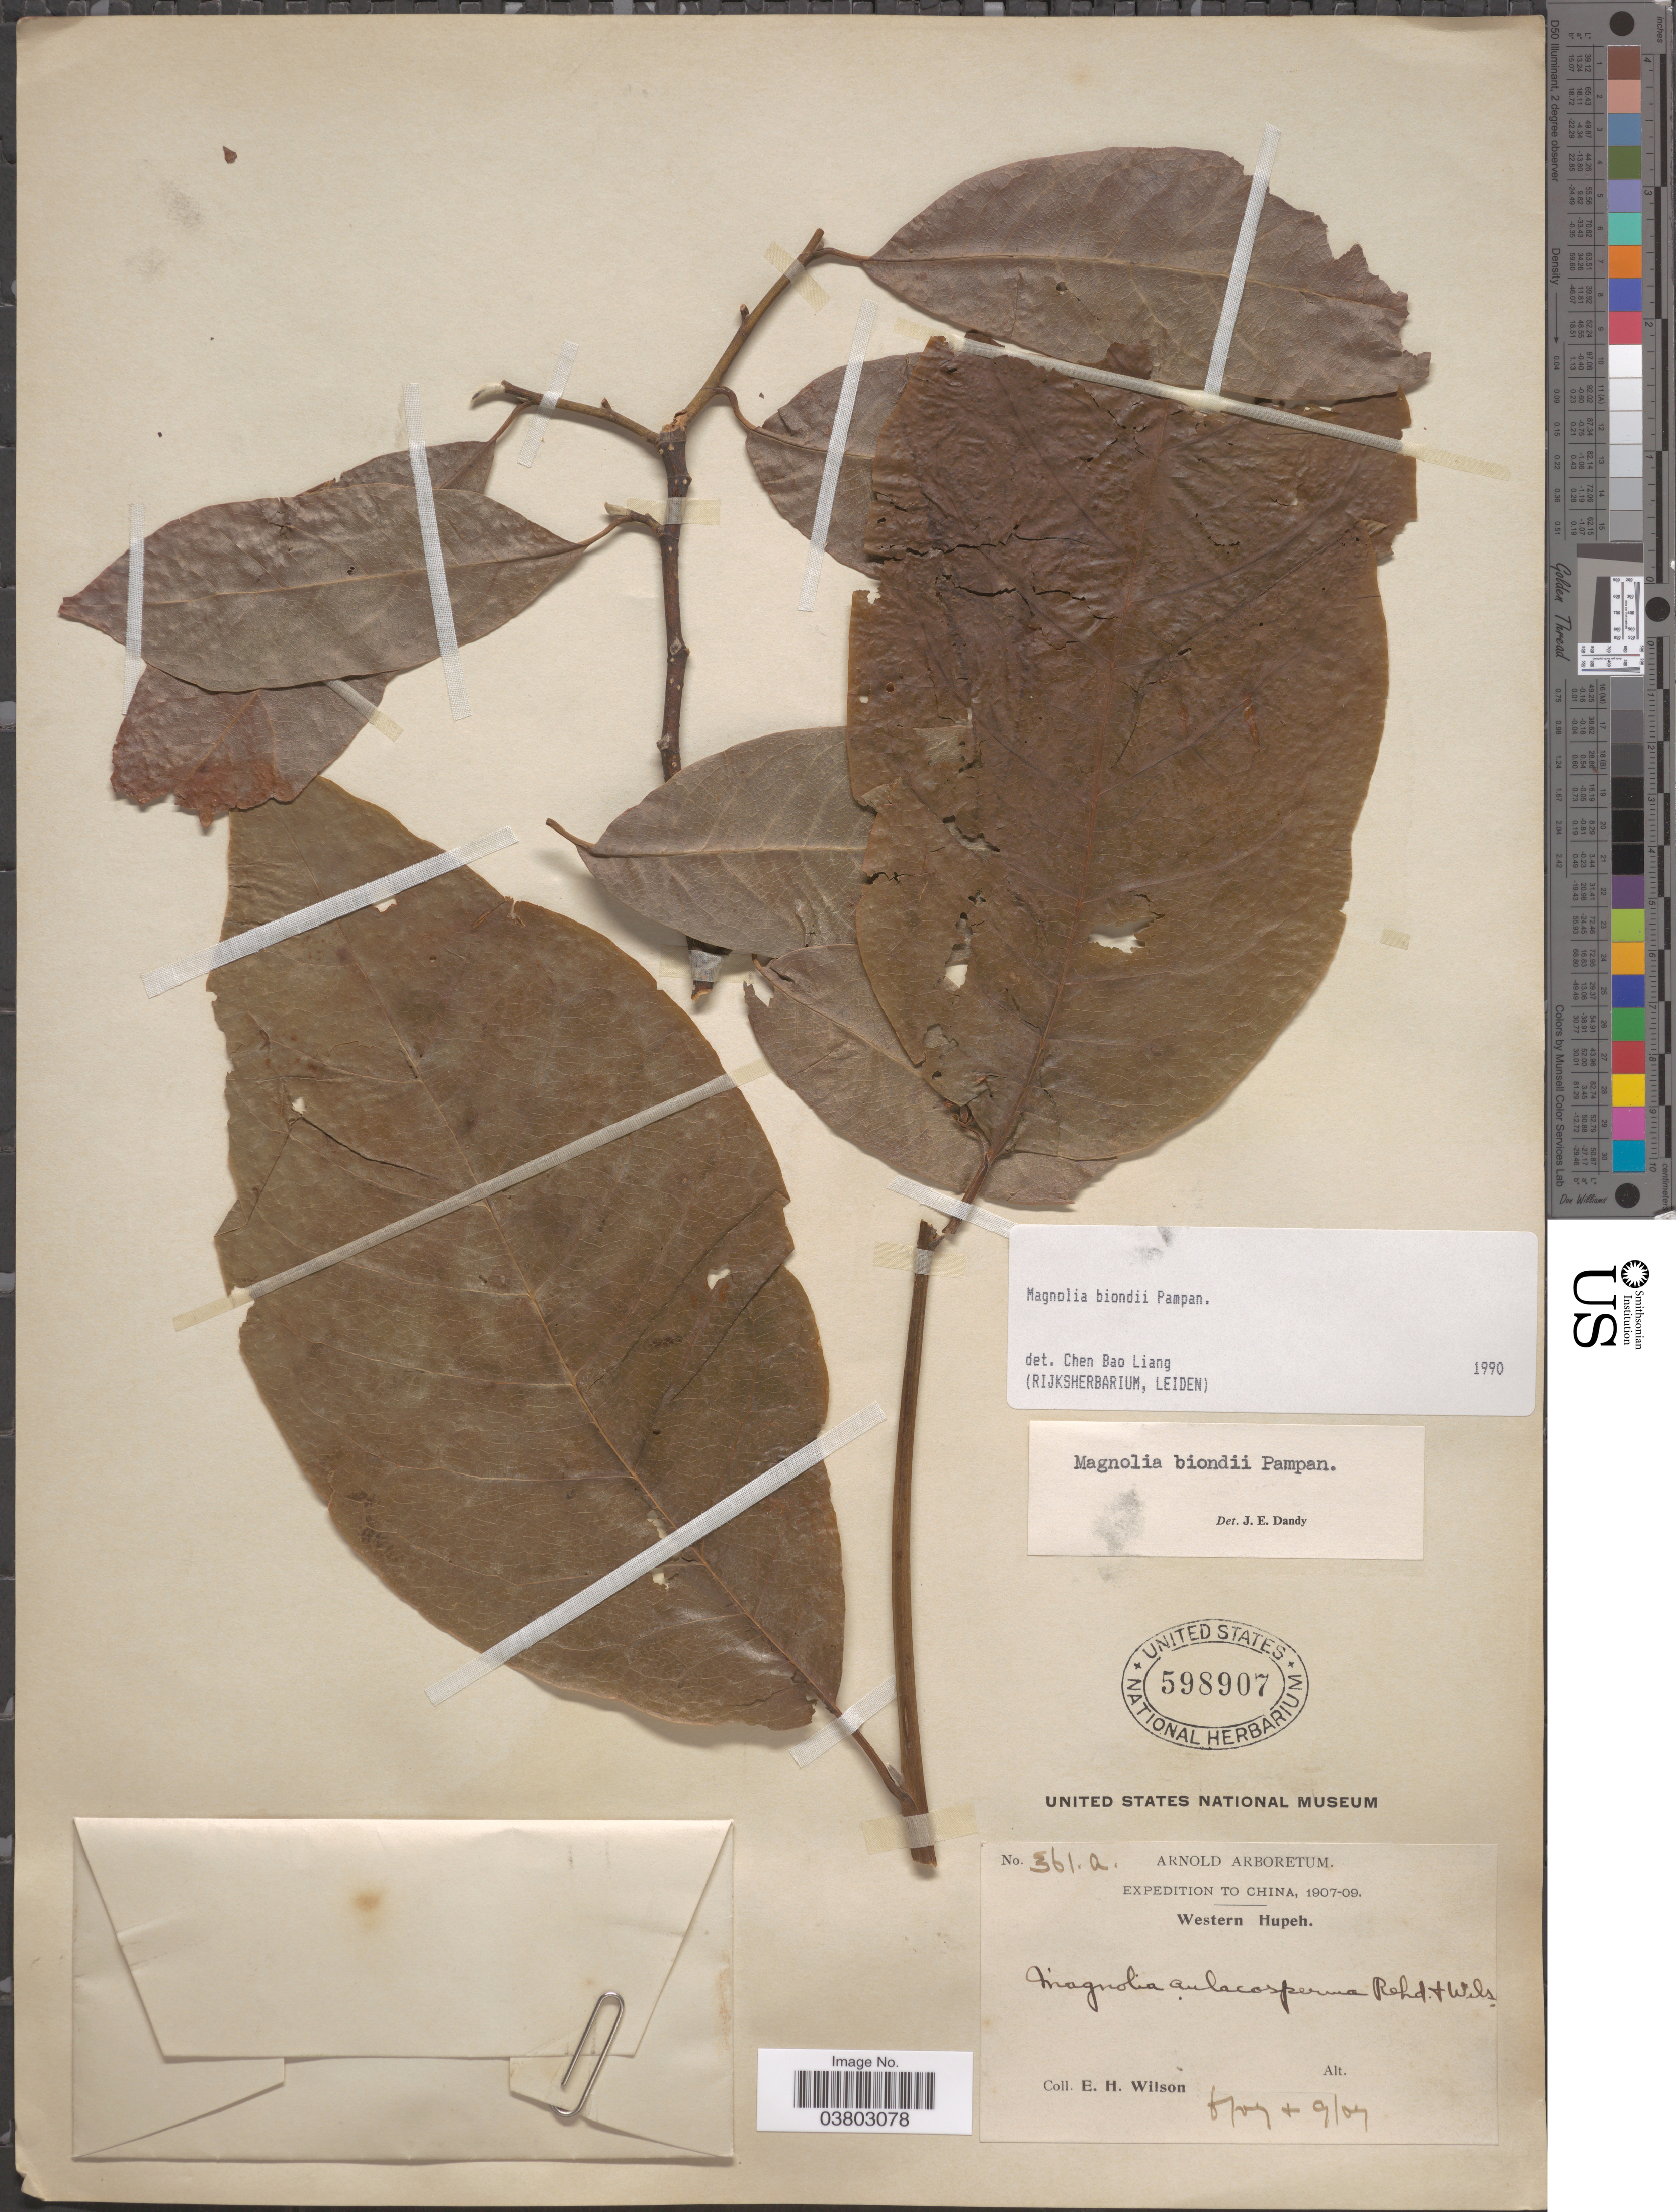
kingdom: Plantae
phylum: Tracheophyta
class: Magnoliopsida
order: Magnoliales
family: Magnoliaceae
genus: Magnolia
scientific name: Magnolia biondii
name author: Pampan.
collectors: E. Wilson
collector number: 361a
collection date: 1907-06/1907-09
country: China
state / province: Hubei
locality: Western Hupeh.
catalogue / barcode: US 598907